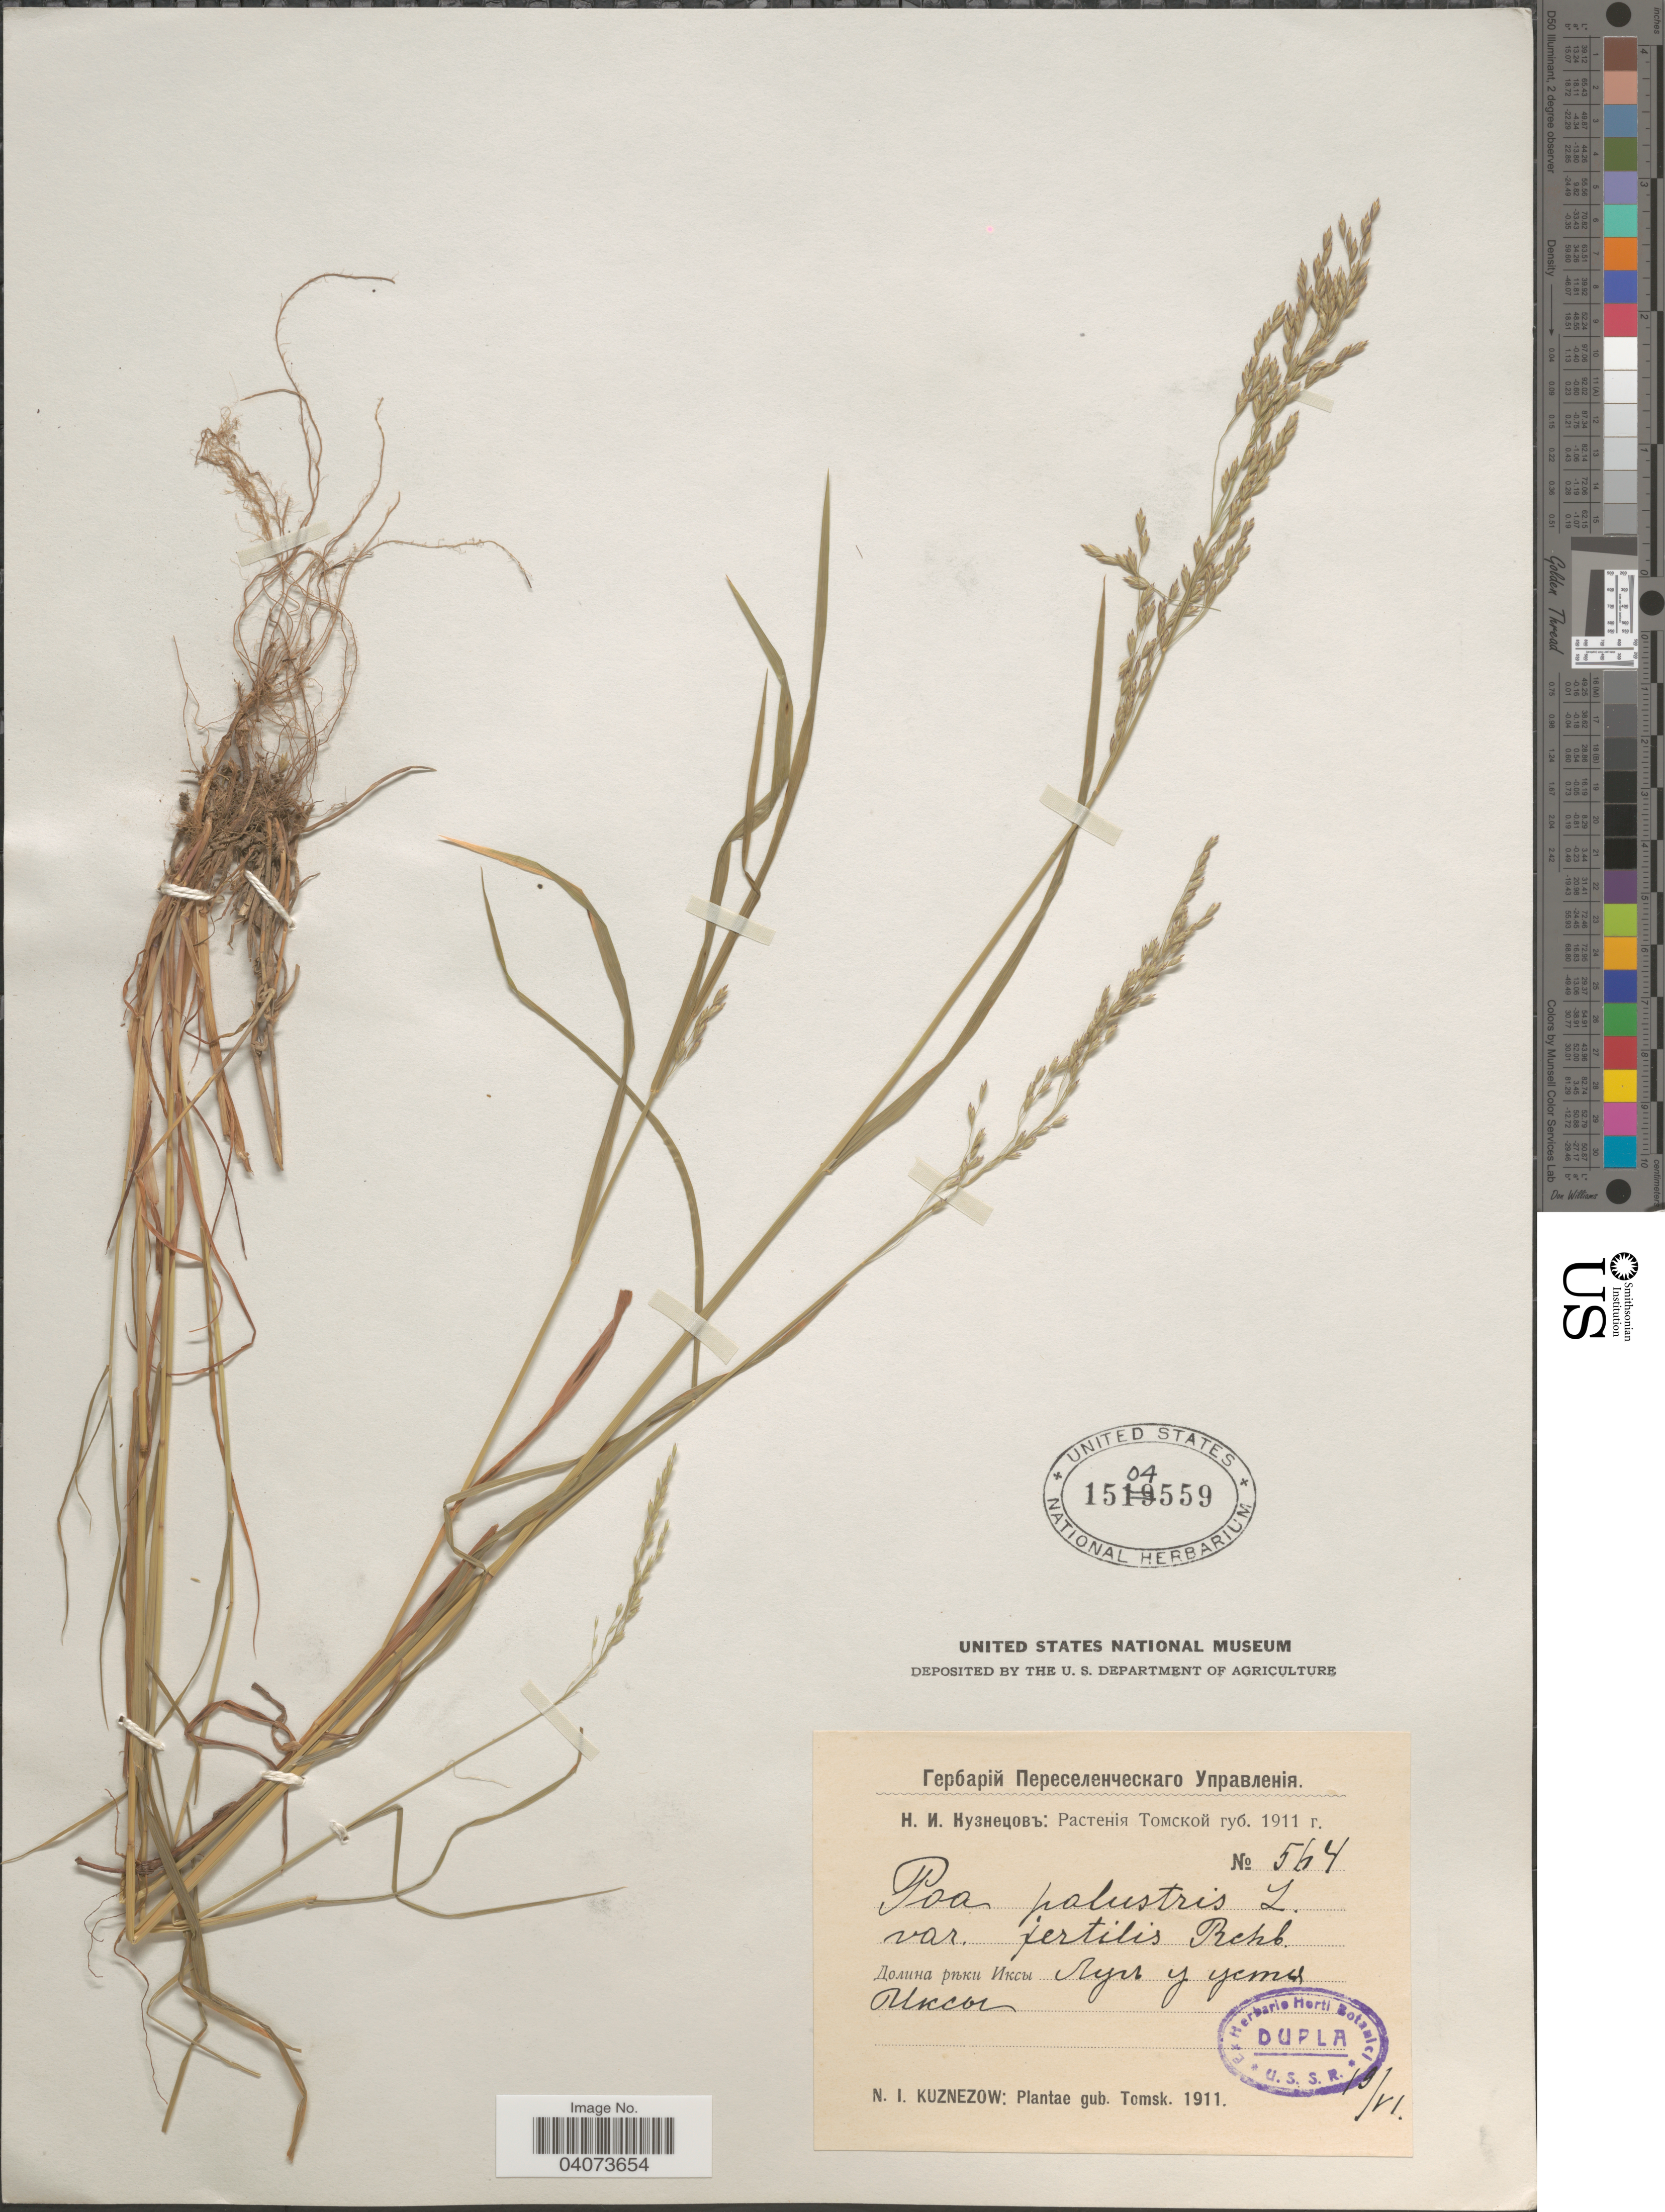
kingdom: Plantae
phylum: Tracheophyta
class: Liliopsida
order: Poales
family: Poaceae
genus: Poa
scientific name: Poa palustris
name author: L.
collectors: N. Kusnezow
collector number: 564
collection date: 1911-06-19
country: Russian Federation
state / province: Novosibirsk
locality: Plantae gub. Tomsk. Valley of river Iksa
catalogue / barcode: US 1504559